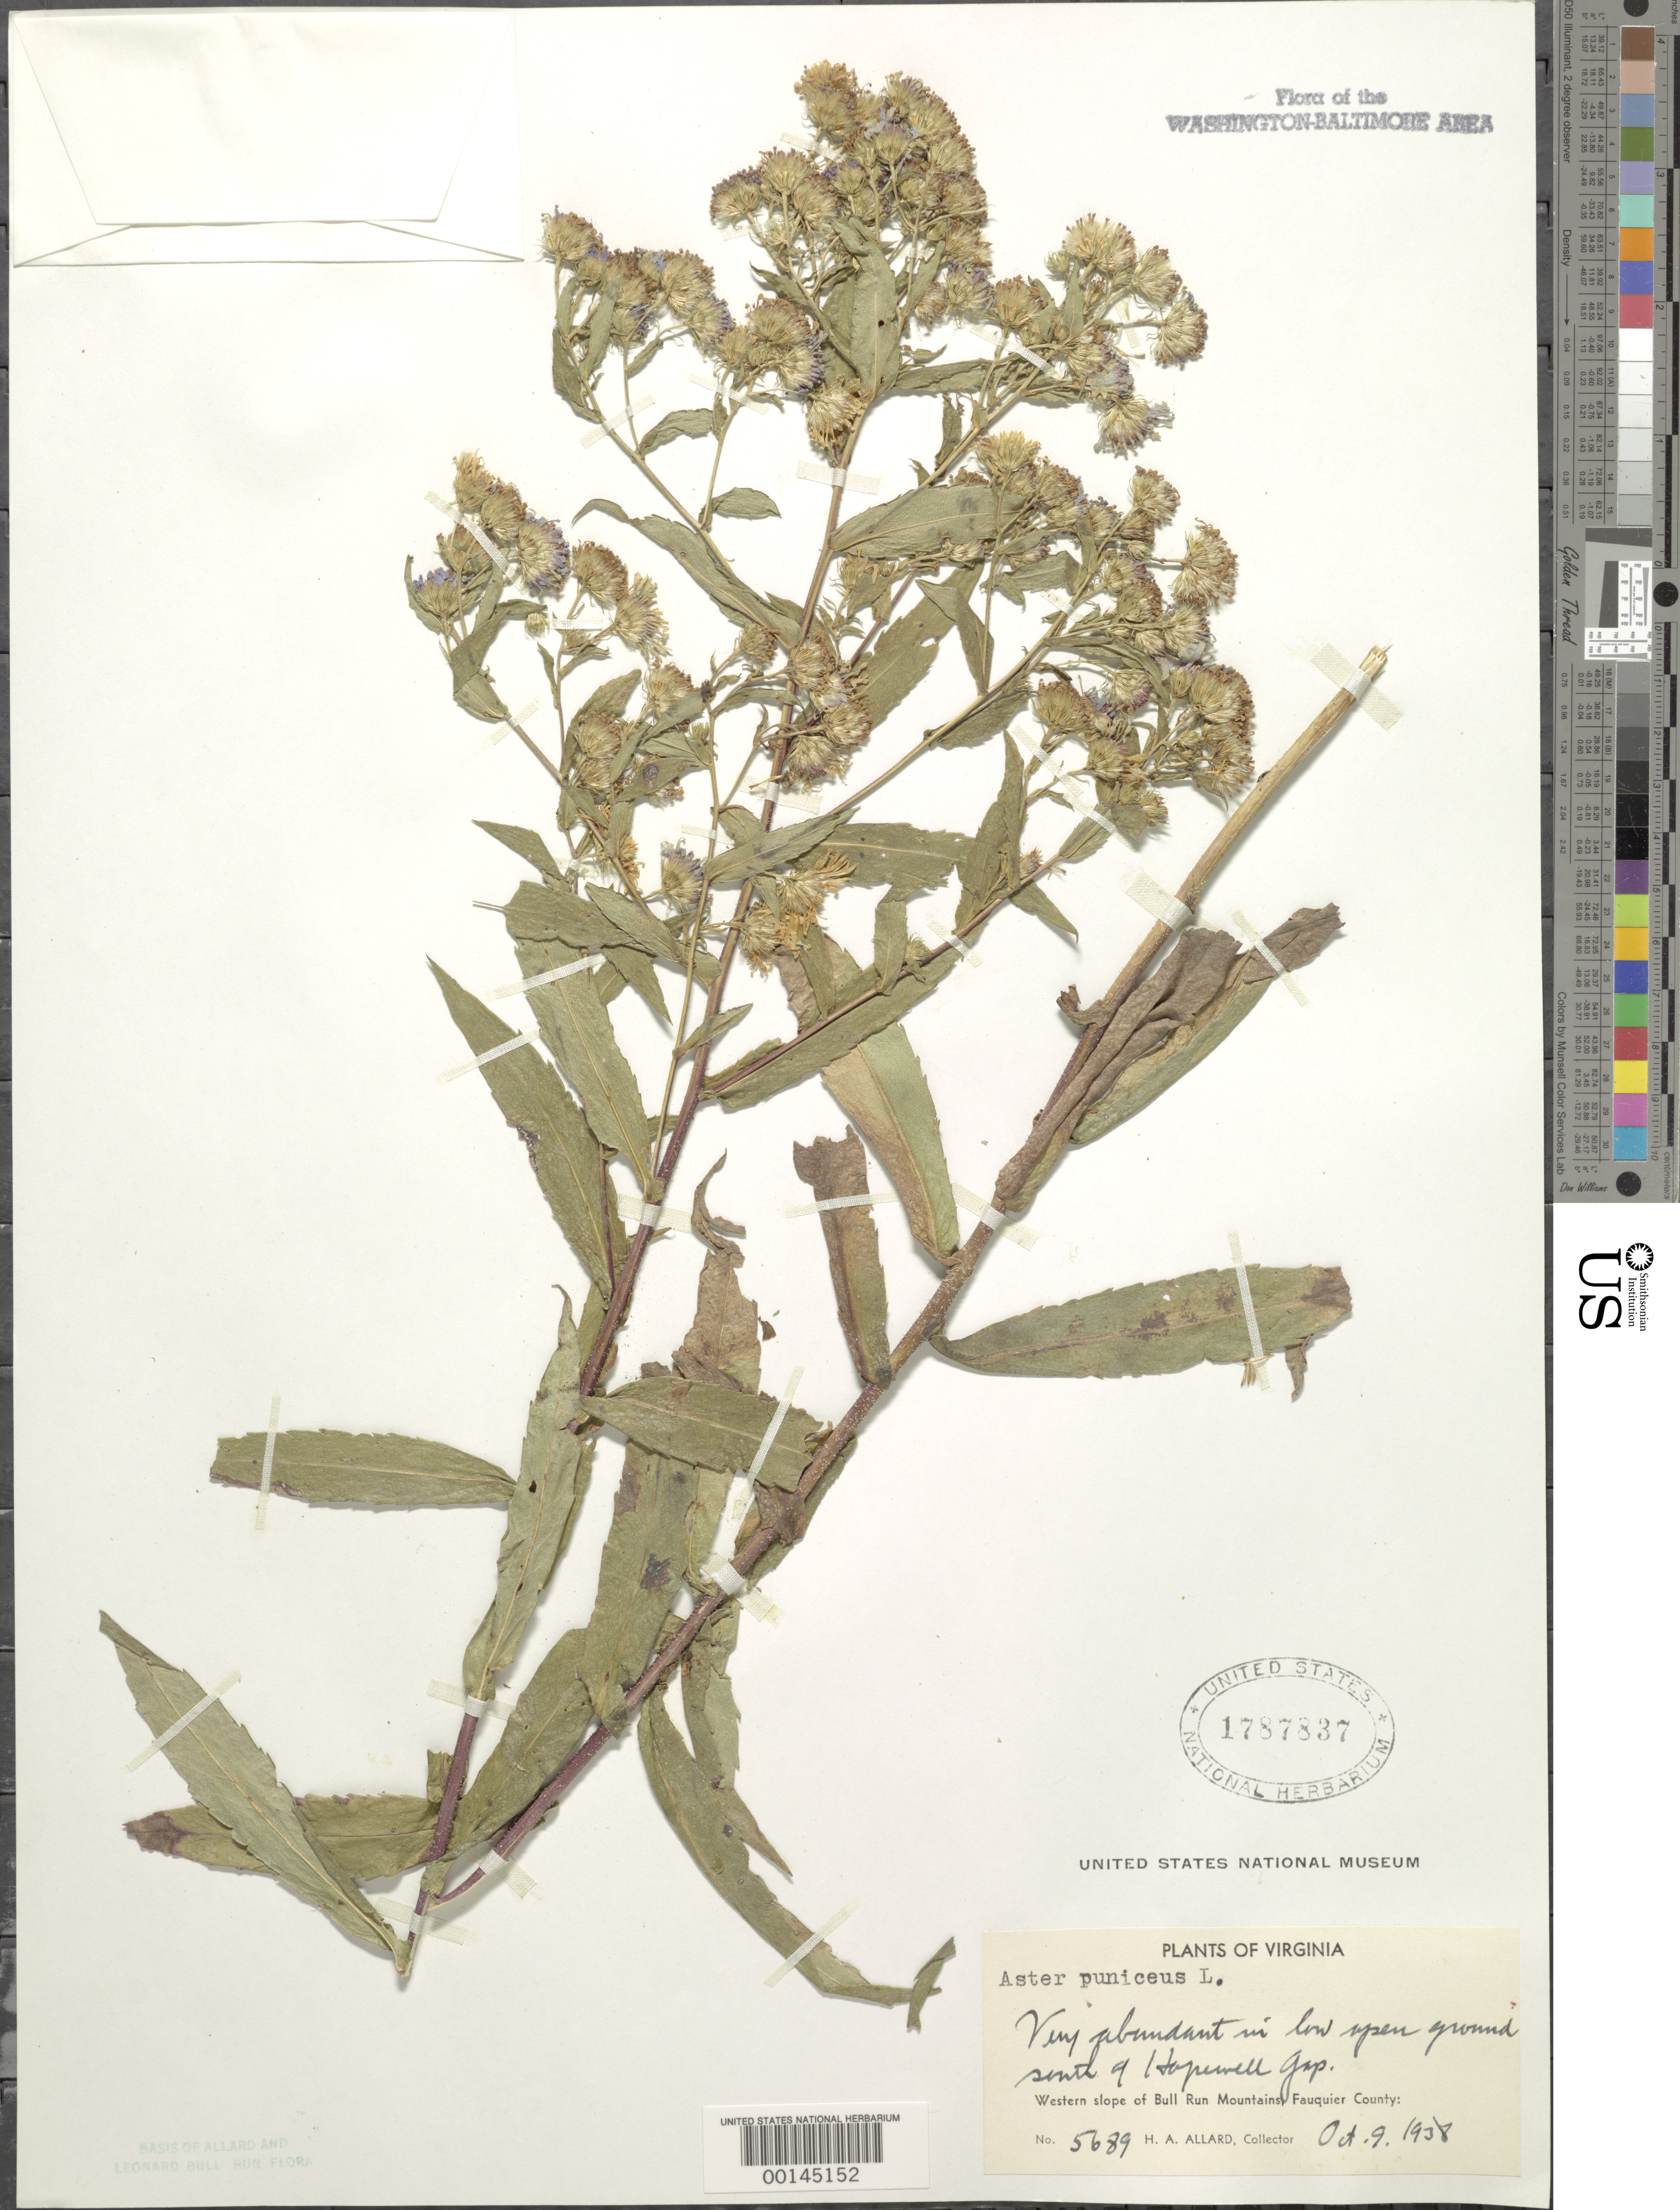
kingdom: Plantae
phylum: Tracheophyta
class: Magnoliopsida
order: Asterales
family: Asteraceae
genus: Symphyotrichum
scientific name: Symphyotrichum puniceum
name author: (L.) Á. Löve & D. Löve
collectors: H. A. Allard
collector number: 5689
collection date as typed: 09 Oct 1938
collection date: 1938-10-09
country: United States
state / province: Virginia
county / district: Fauquier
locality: South of Hopewell Gap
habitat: Low open ground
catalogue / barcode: US 1787837